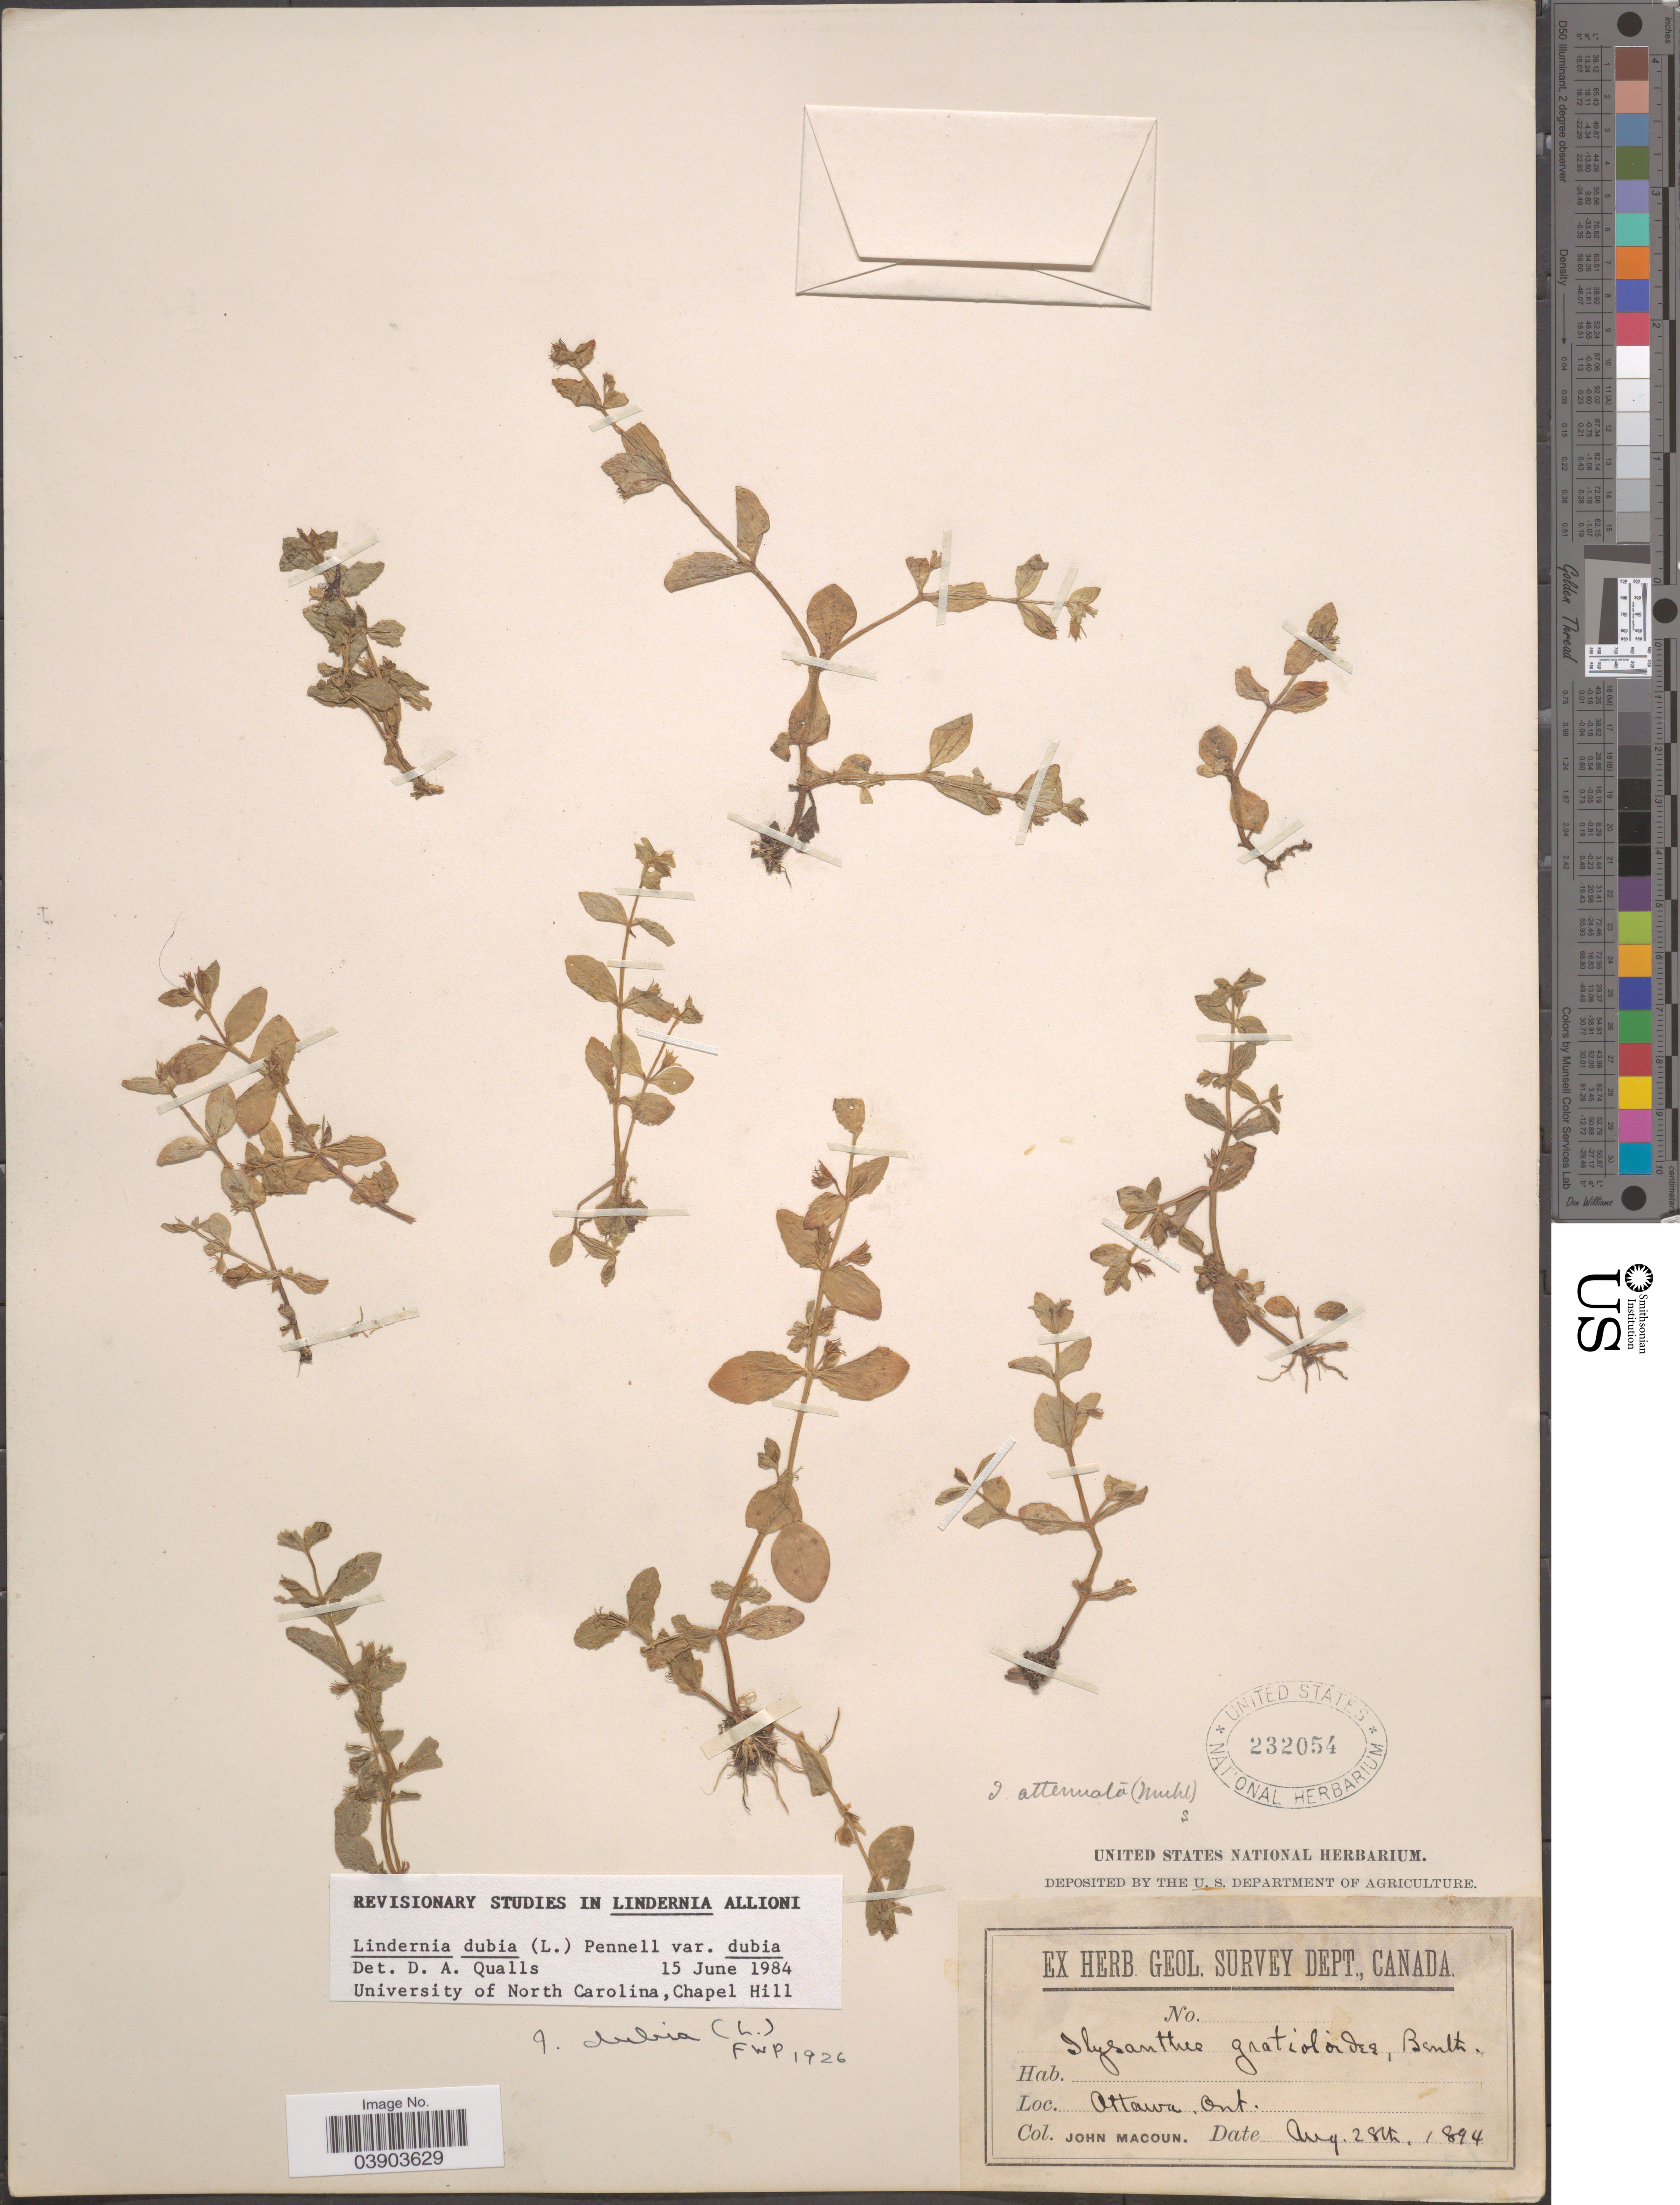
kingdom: Plantae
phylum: Tracheophyta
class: Magnoliopsida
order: Lamiales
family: Linderniaceae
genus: Lindernia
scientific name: Lindernia dubia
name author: (L.) Pennell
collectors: J. Macoun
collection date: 1894-08-28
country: Canada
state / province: Ontario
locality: Ottawa.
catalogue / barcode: US 232054